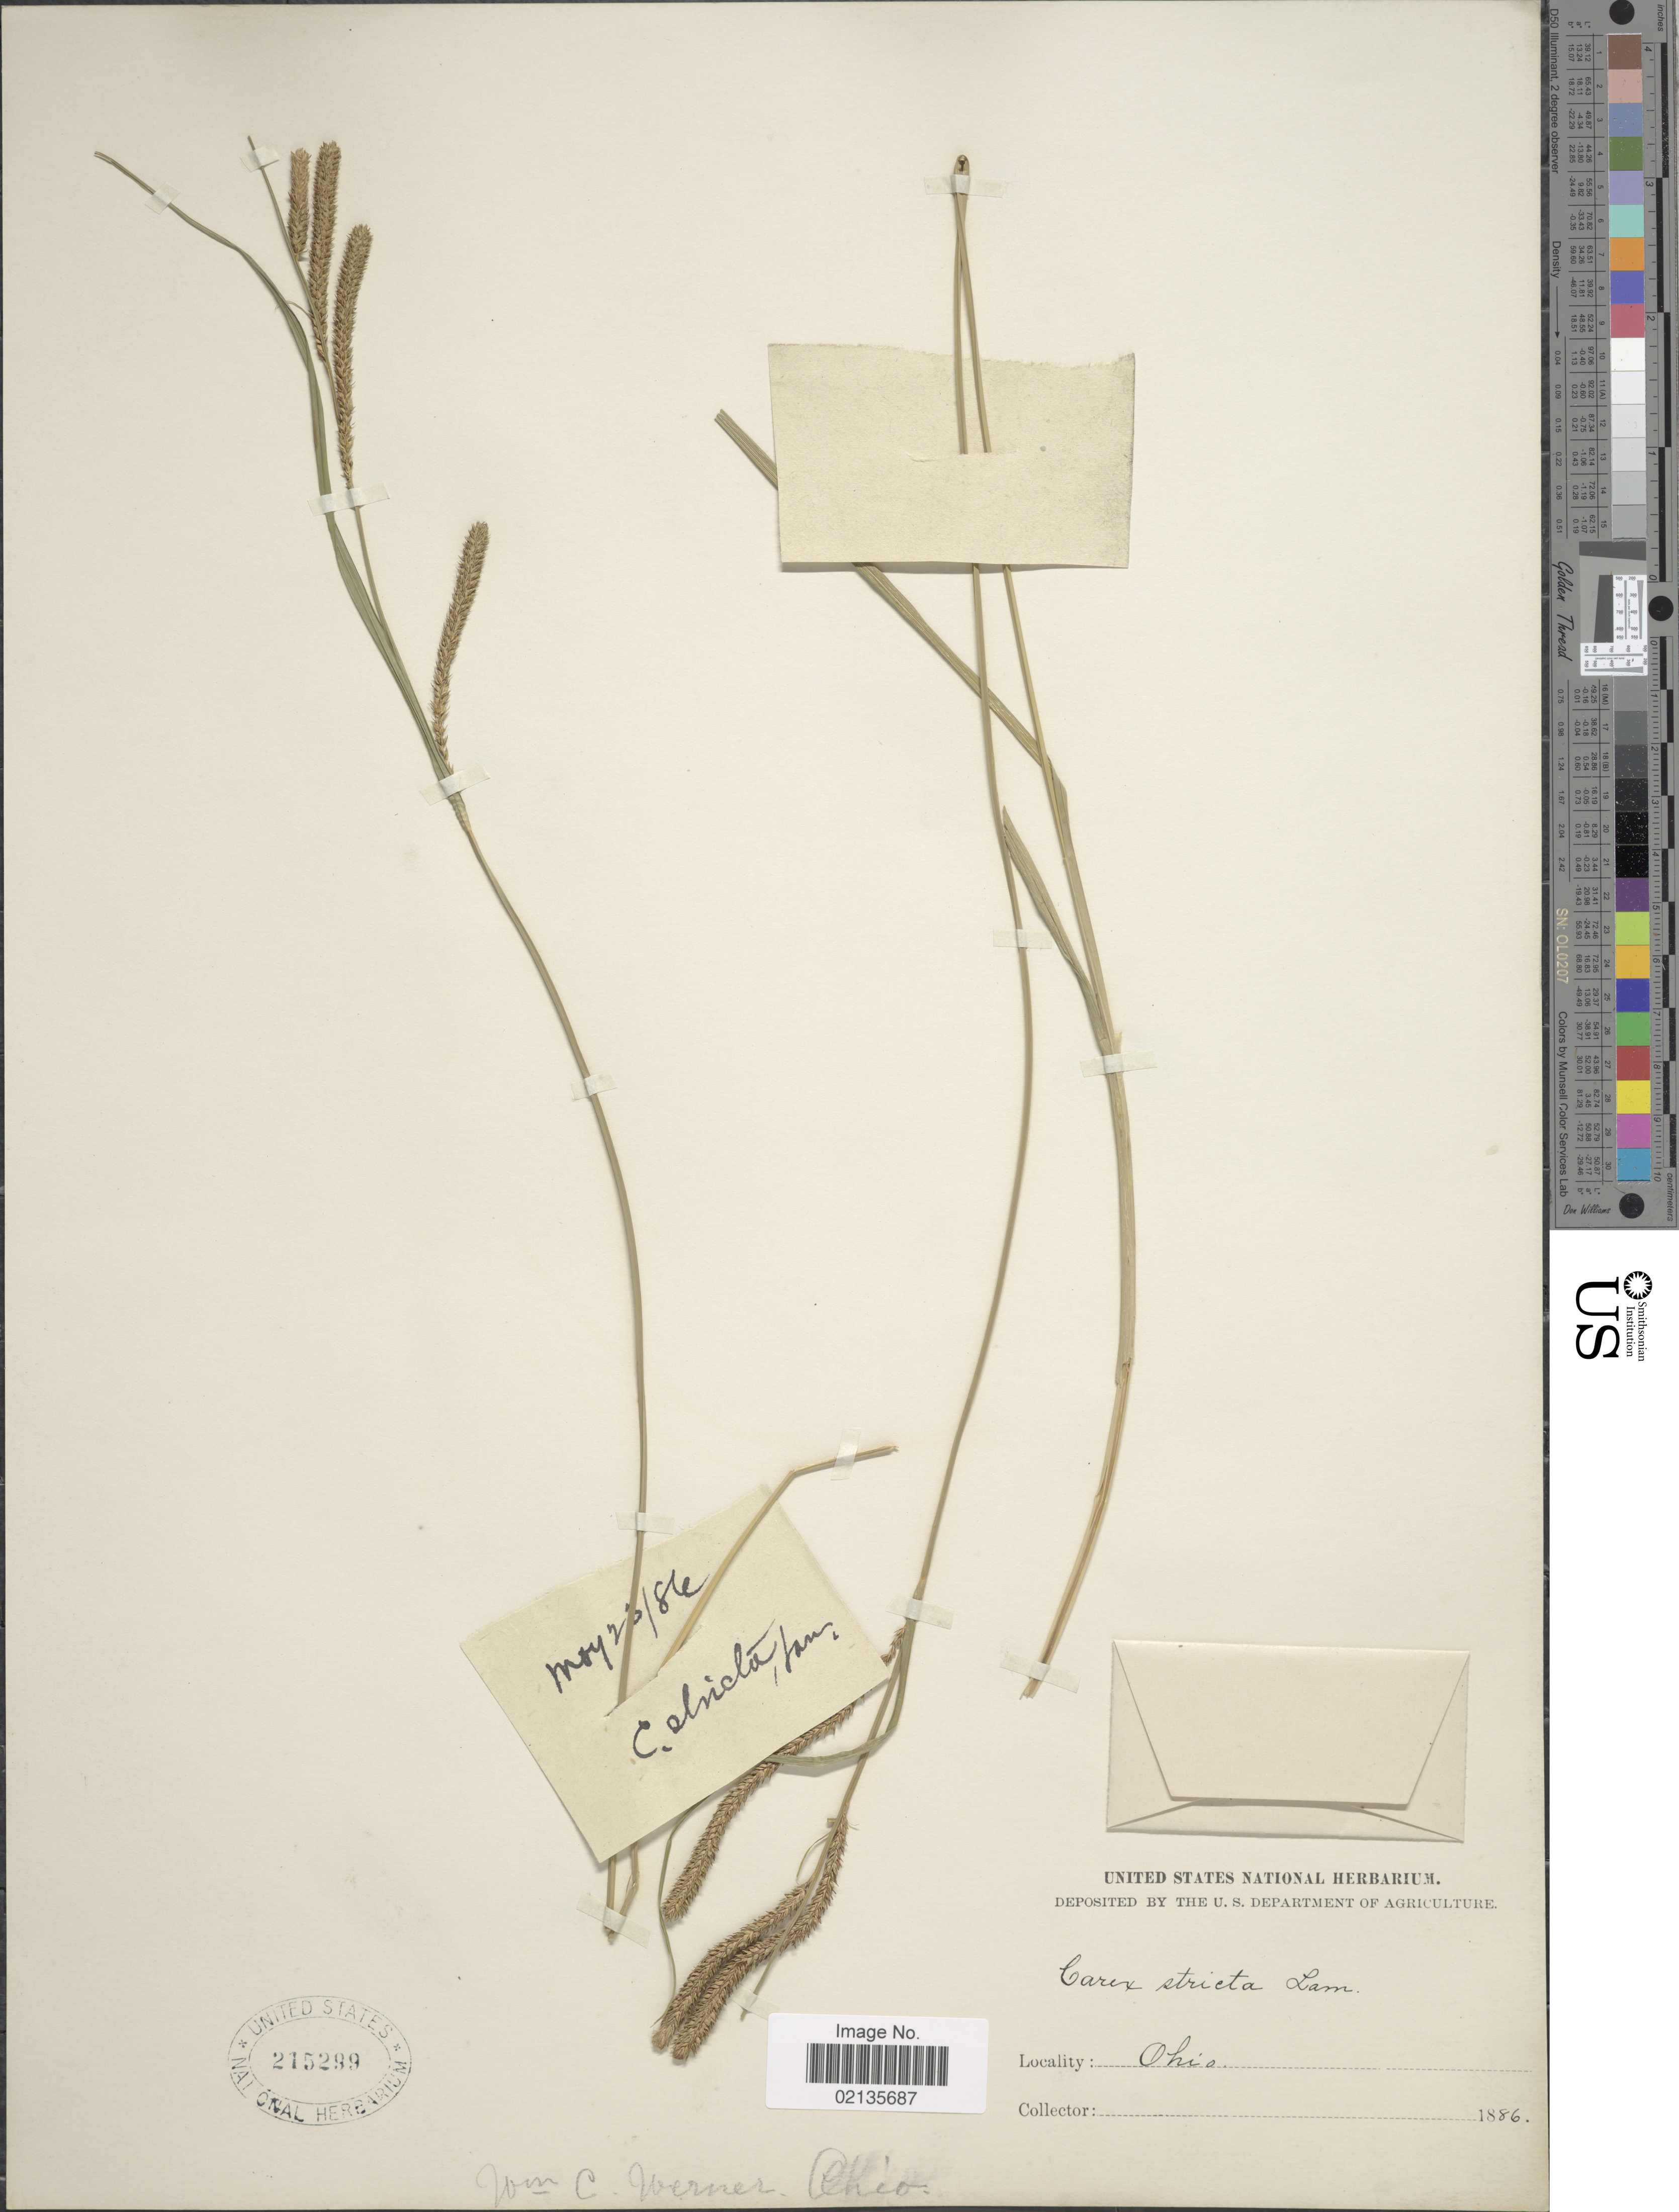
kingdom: Plantae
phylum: Tracheophyta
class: Liliopsida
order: Poales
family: Cyperaceae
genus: Carex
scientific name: Carex stricta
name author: Lam.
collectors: W. Werner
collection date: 1886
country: United States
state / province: Ohio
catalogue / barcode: US 215299